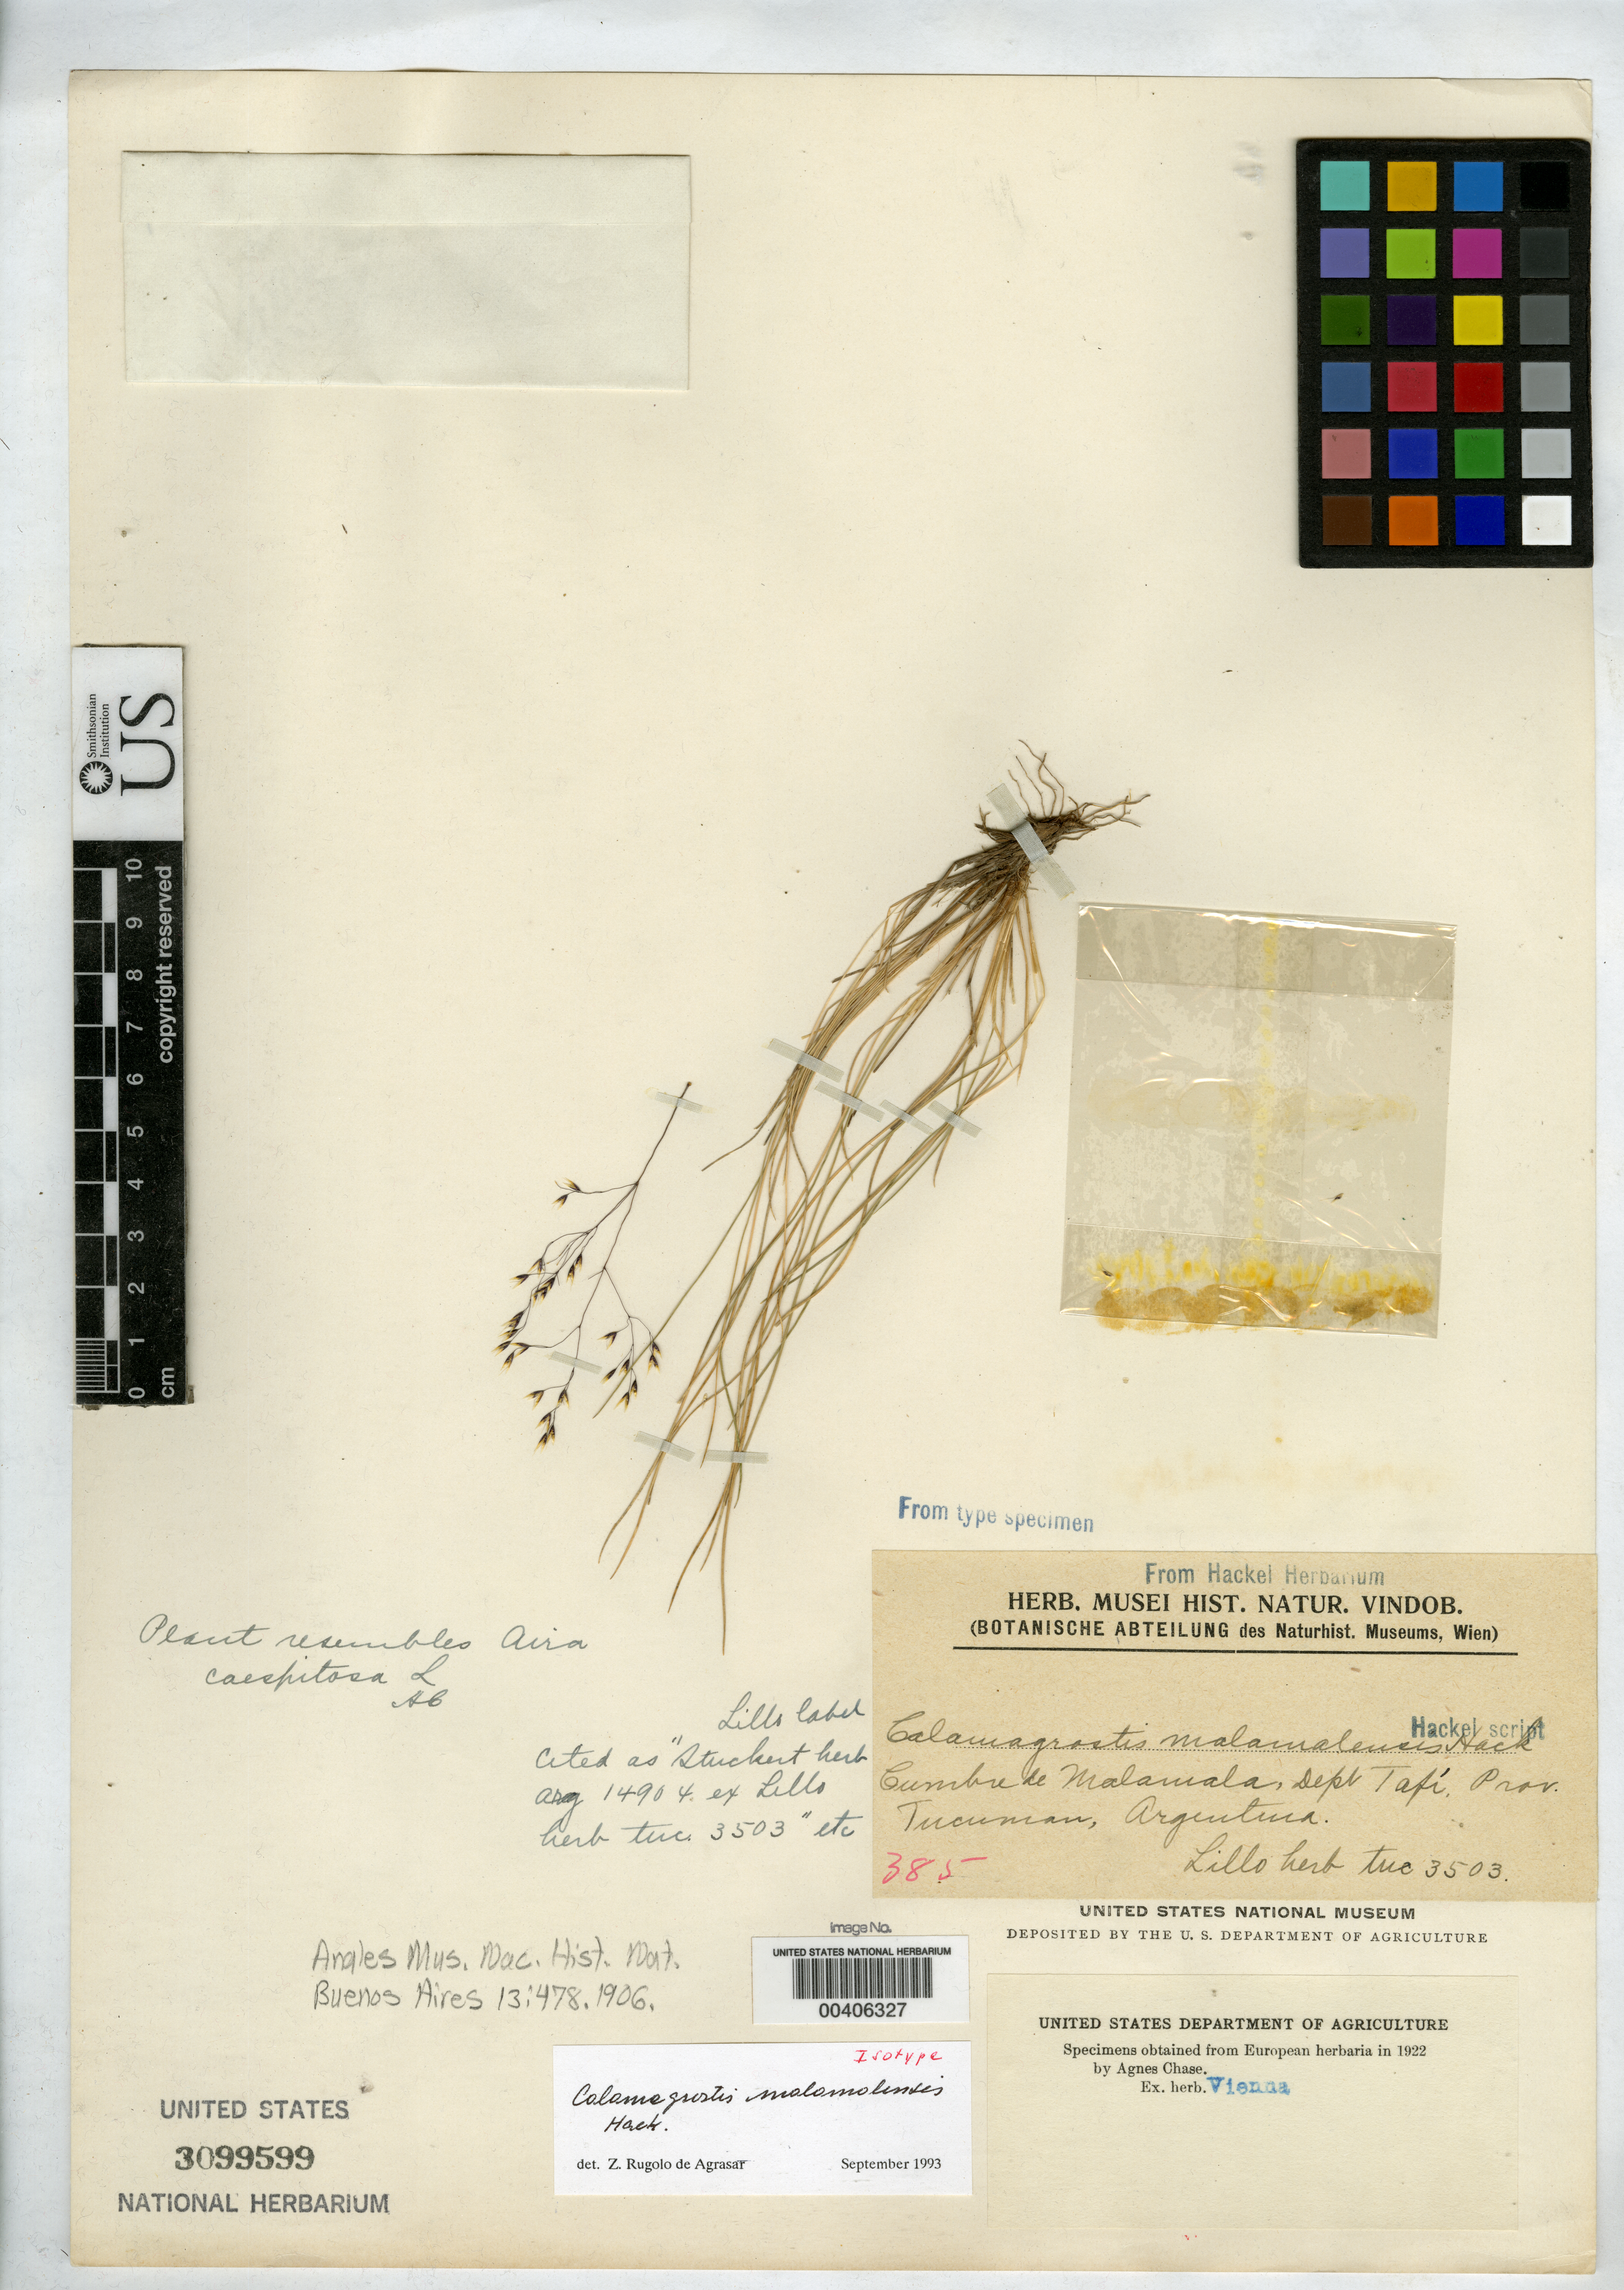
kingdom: Plantae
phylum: Tracheophyta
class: Liliopsida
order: Poales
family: Poaceae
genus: Calamagrostis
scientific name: Calamagrostis malamalensis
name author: Hack.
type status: Isotype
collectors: M. Lillo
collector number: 3503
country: Argentina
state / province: Tucumán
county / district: Tafí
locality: Cumbre Malamala.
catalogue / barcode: US 3099599